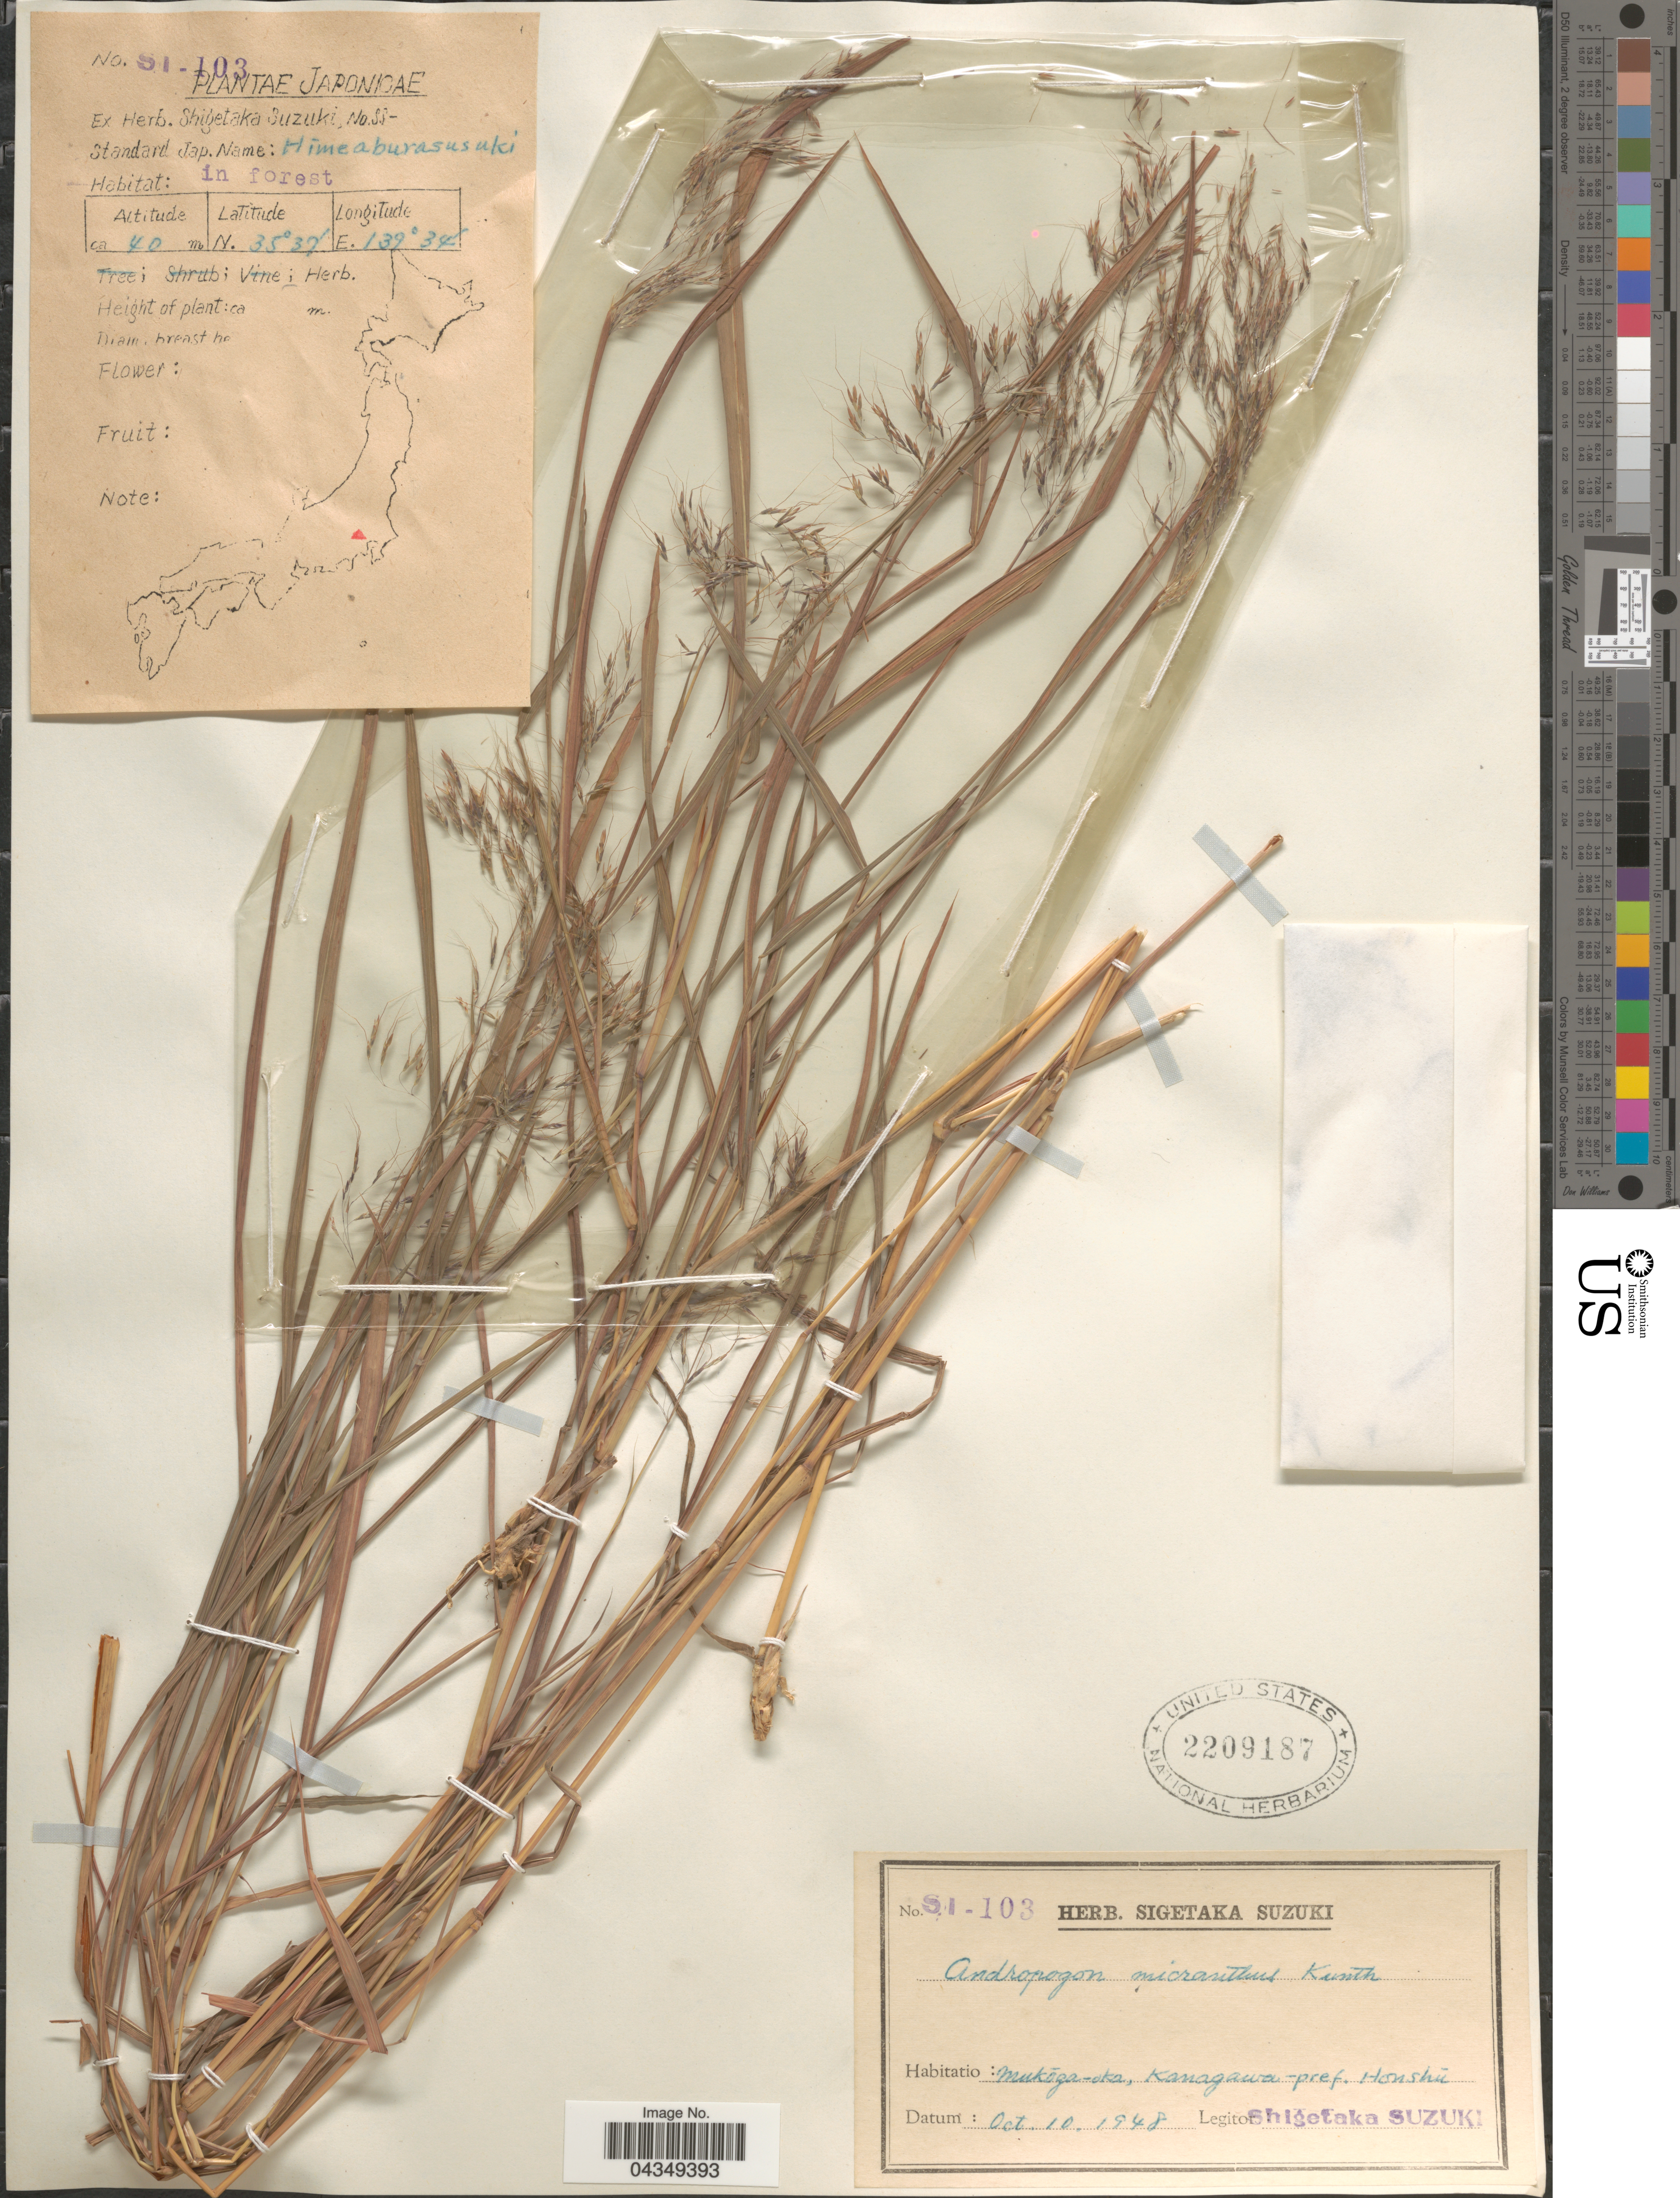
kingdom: Plantae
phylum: Tracheophyta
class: Liliopsida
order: Poales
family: Poaceae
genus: Capillipedium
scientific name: Capillipedium parviflorum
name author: (R. Br.) Stapf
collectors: S. Suzuki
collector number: S1-103*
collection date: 1948-10-10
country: Japan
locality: Mukóga-oka, Kanagawa- pref. Honshú.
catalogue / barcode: US 2209187